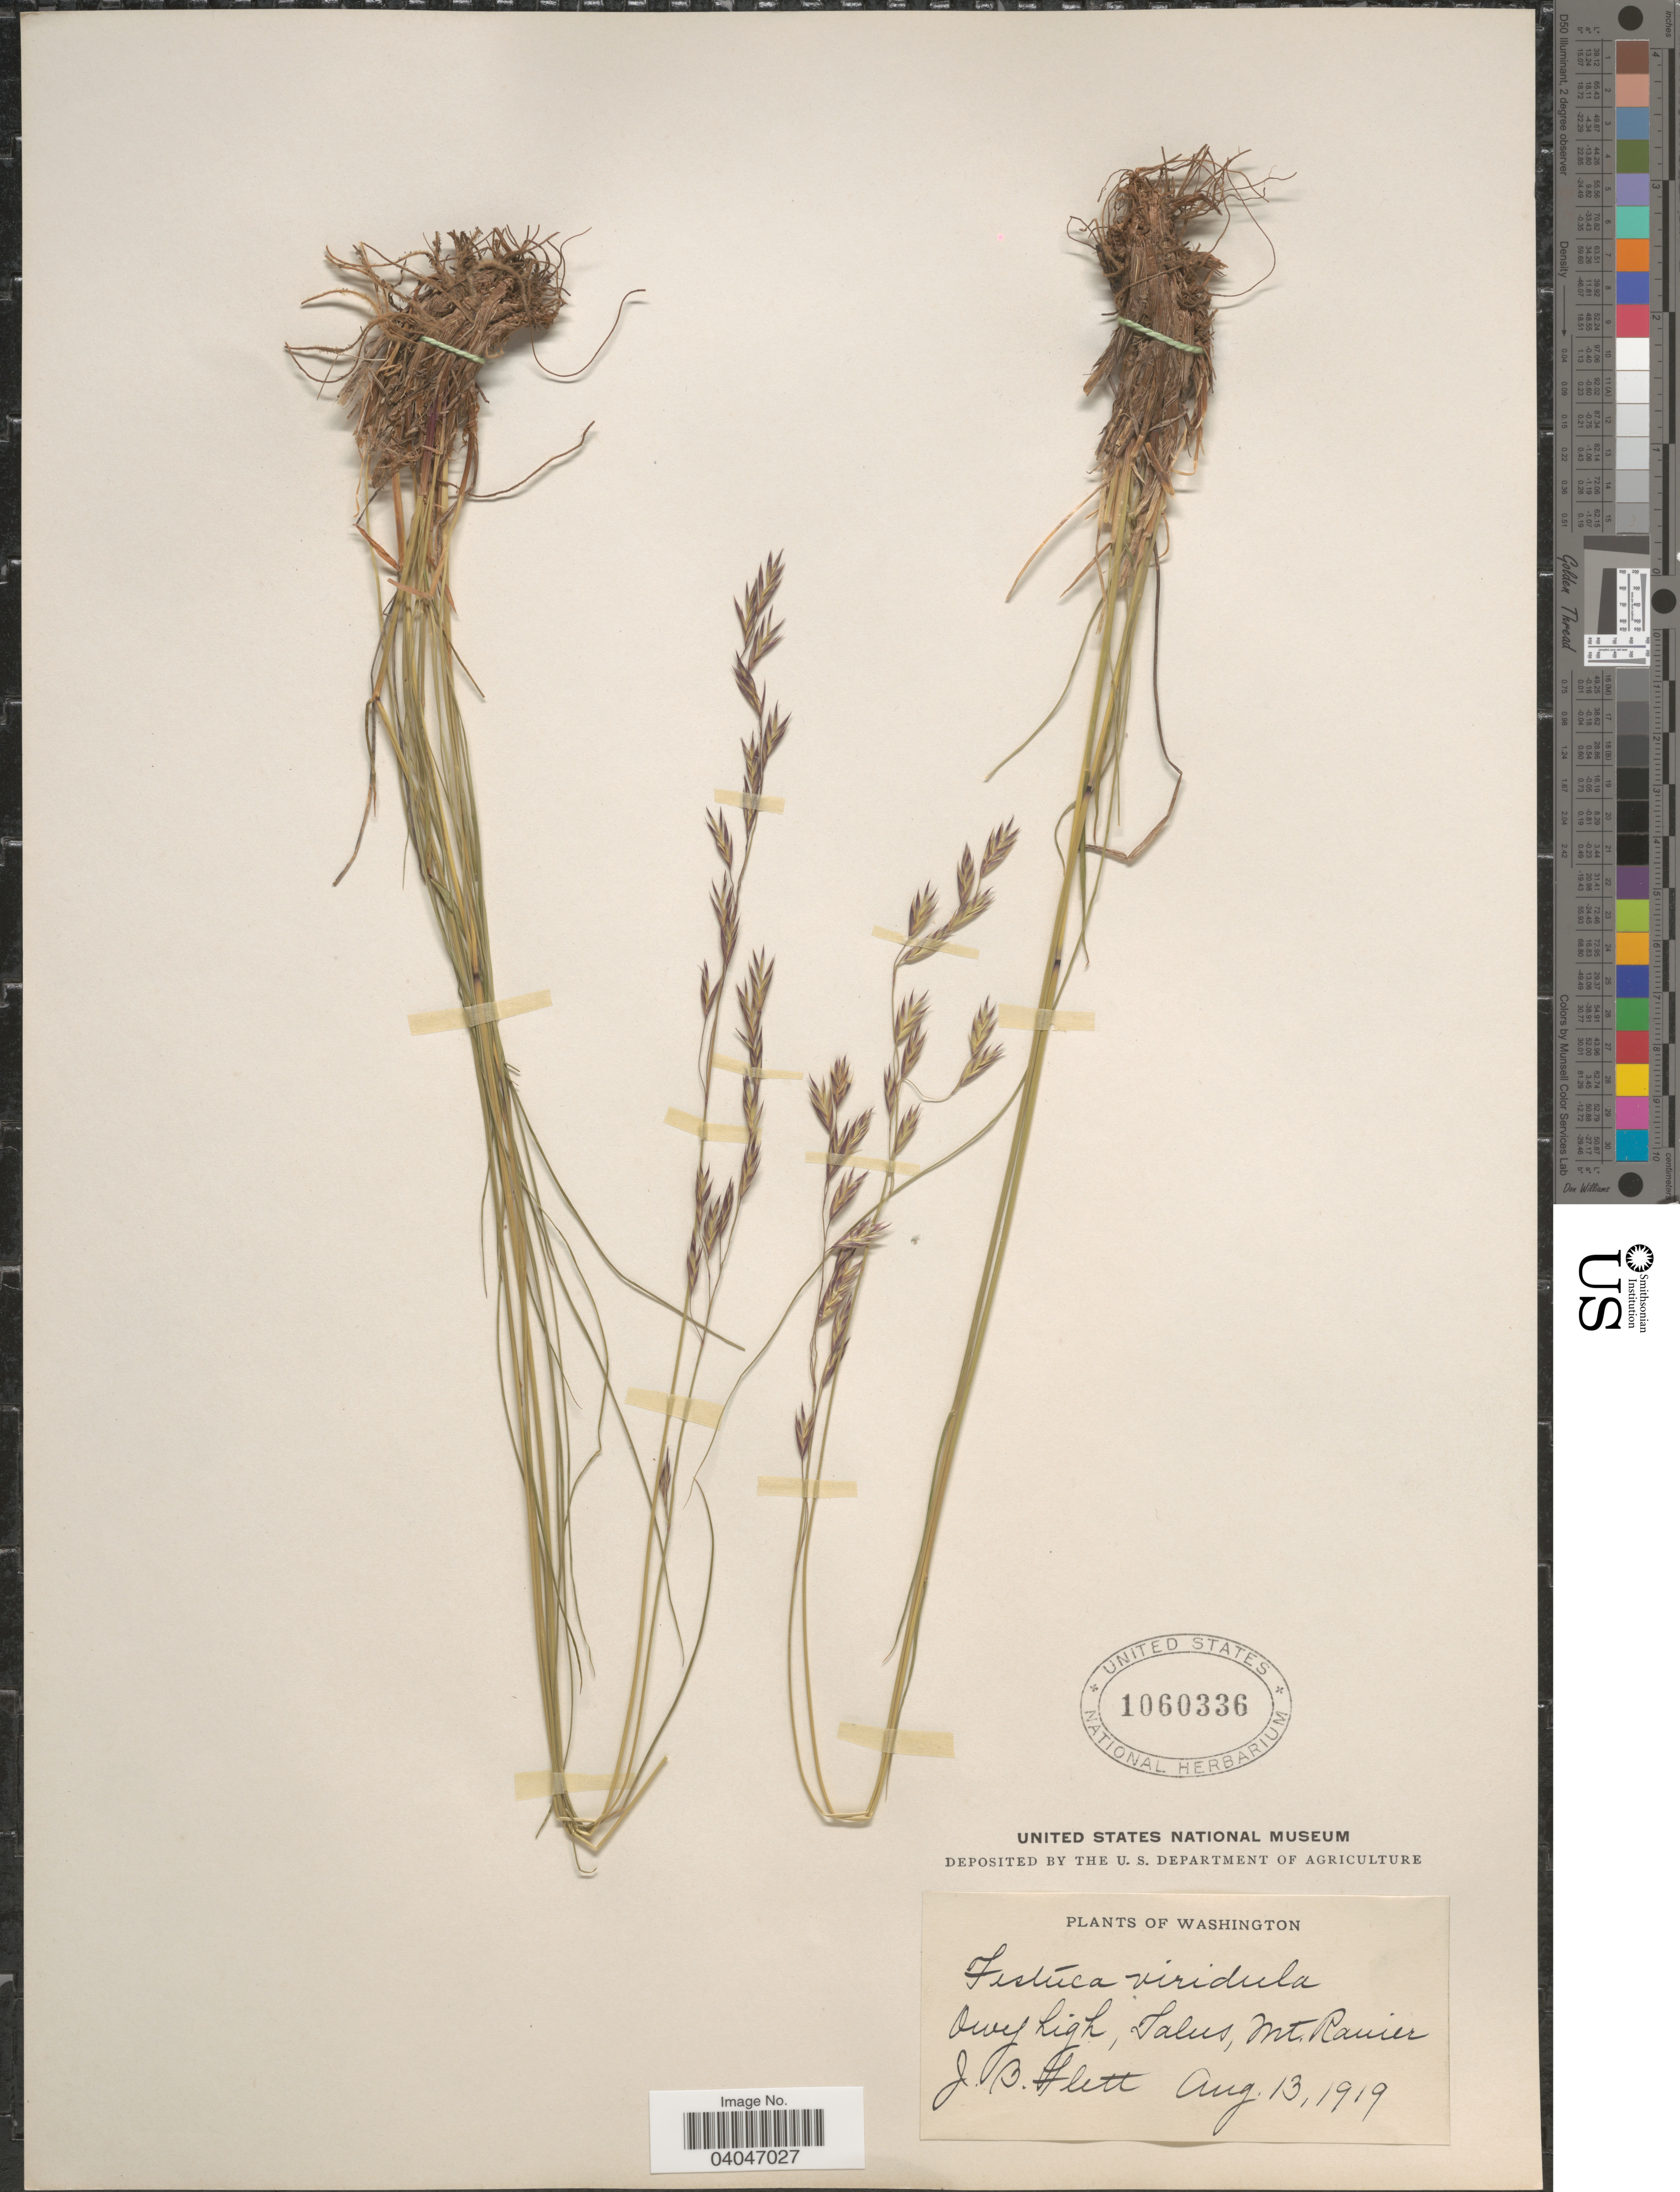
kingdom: Plantae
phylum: Tracheophyta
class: Liliopsida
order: Poales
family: Poaceae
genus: Festuca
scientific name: Festuca viridula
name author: Vasey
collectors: J. Flett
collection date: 1919-08-13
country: United States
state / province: Washington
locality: Talus, Mt. Ranier.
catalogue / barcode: US 1060336